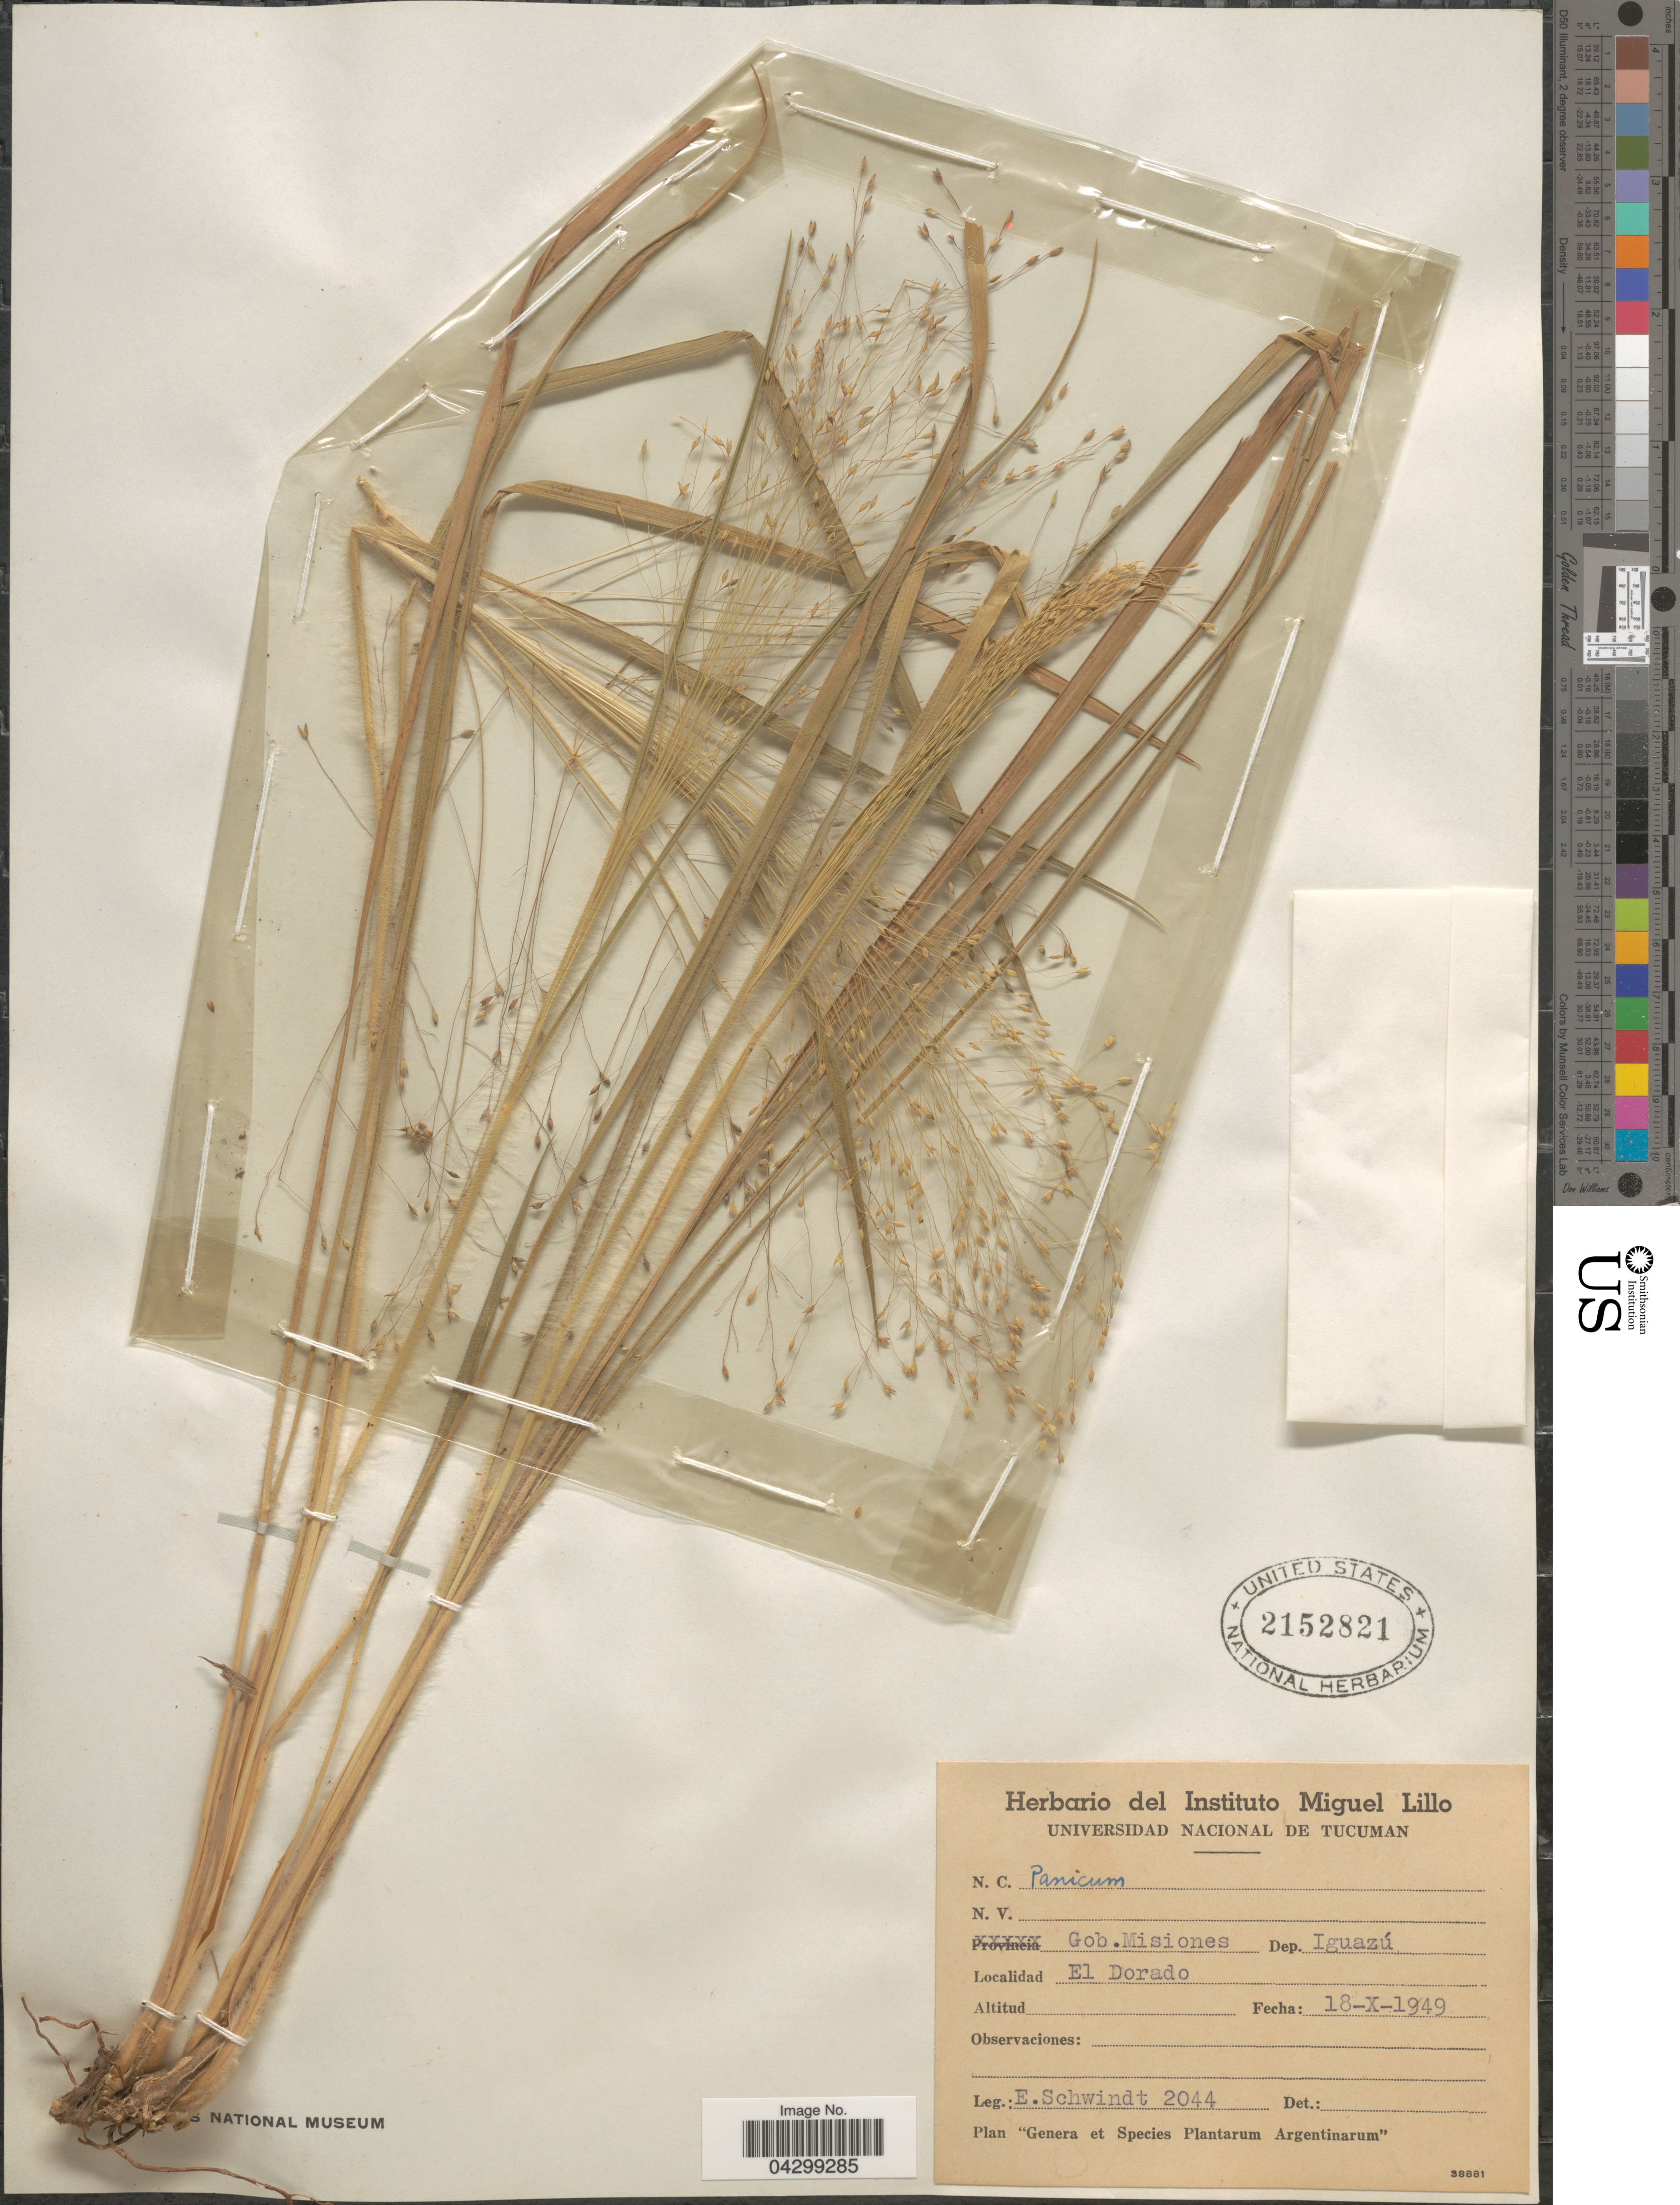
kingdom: Plantae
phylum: Tracheophyta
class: Liliopsida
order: Poales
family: Poaceae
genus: Panicum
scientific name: Panicum bergii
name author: Arechav.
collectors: E. Schwindt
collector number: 2044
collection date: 1949-10-18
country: Argentina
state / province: Misiones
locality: Gob. Misiones. Dep. Iguazú. El Dorado.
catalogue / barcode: US 2152821